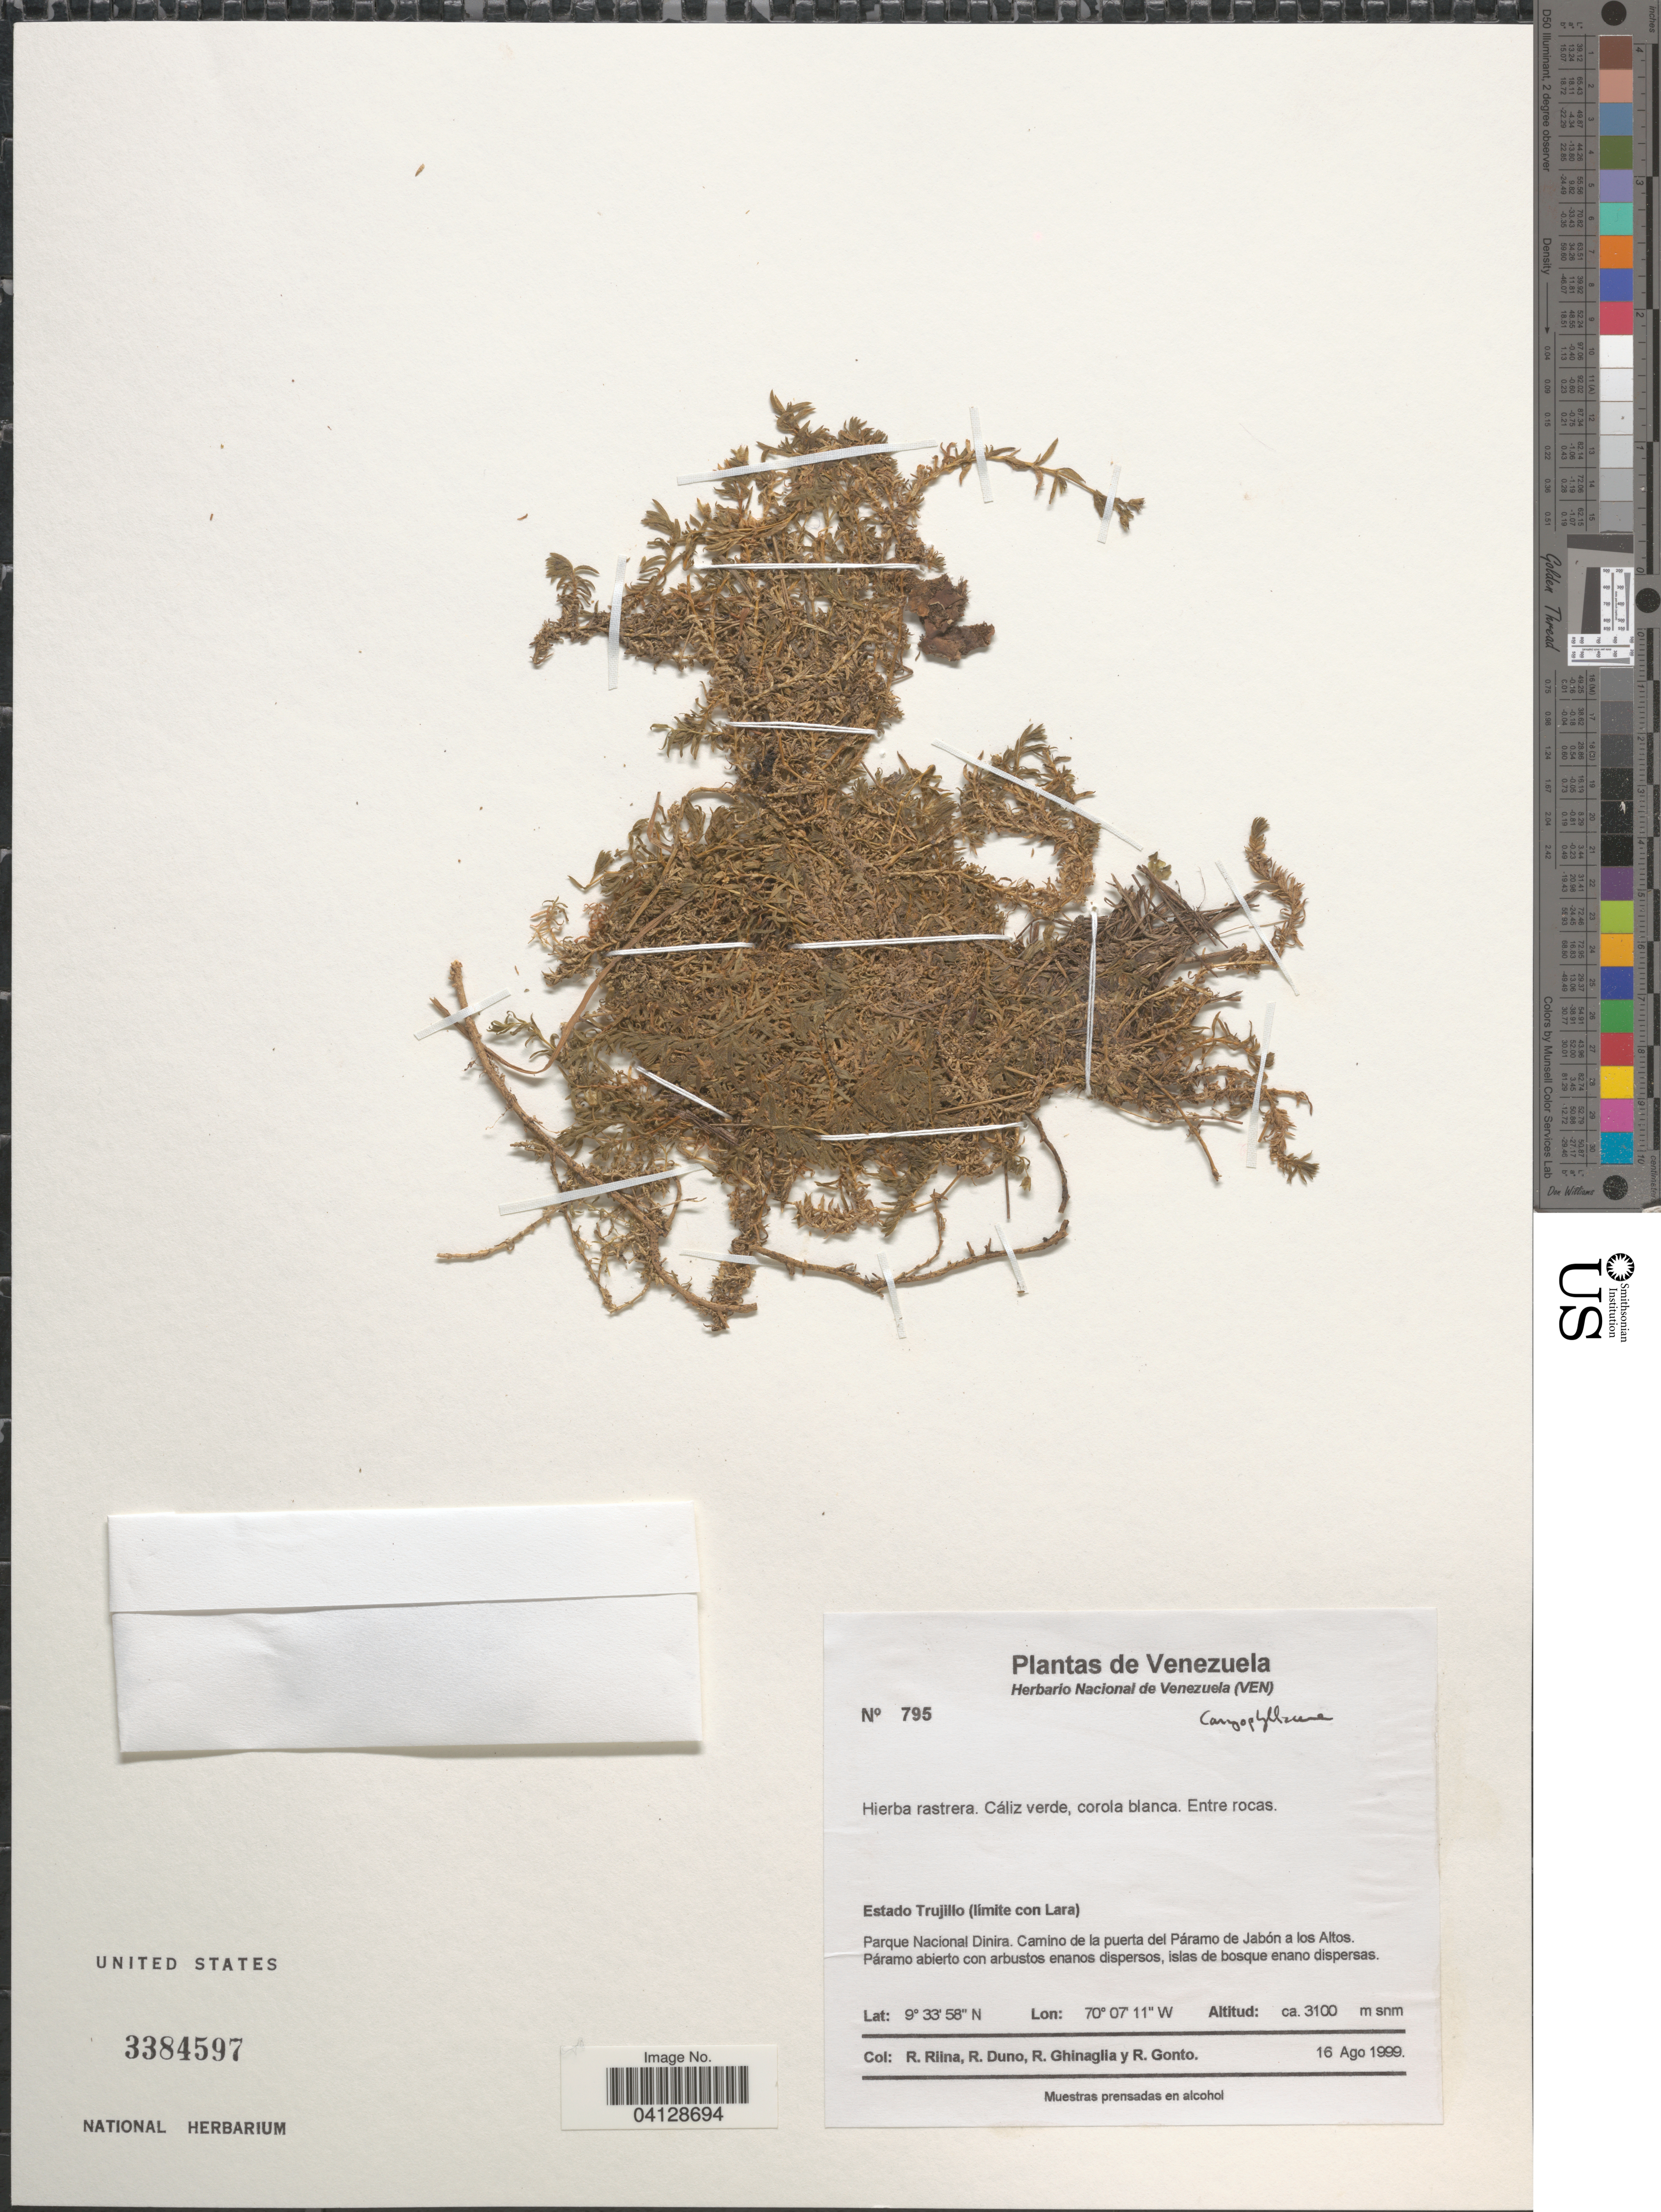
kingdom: Plantae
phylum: Tracheophyta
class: Magnoliopsida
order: Caryophyllales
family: Caryophyllaceae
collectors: R. Riina, R. Duno, R. Ghinaglia & R. Gonto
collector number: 795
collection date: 1999-08-16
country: Venezuela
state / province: Trujillo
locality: (límite con Lara). Parque Nacional Dinira. Camino de la puerta del Páramo de Jabón a los Altos.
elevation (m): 3100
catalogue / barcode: US 3384597